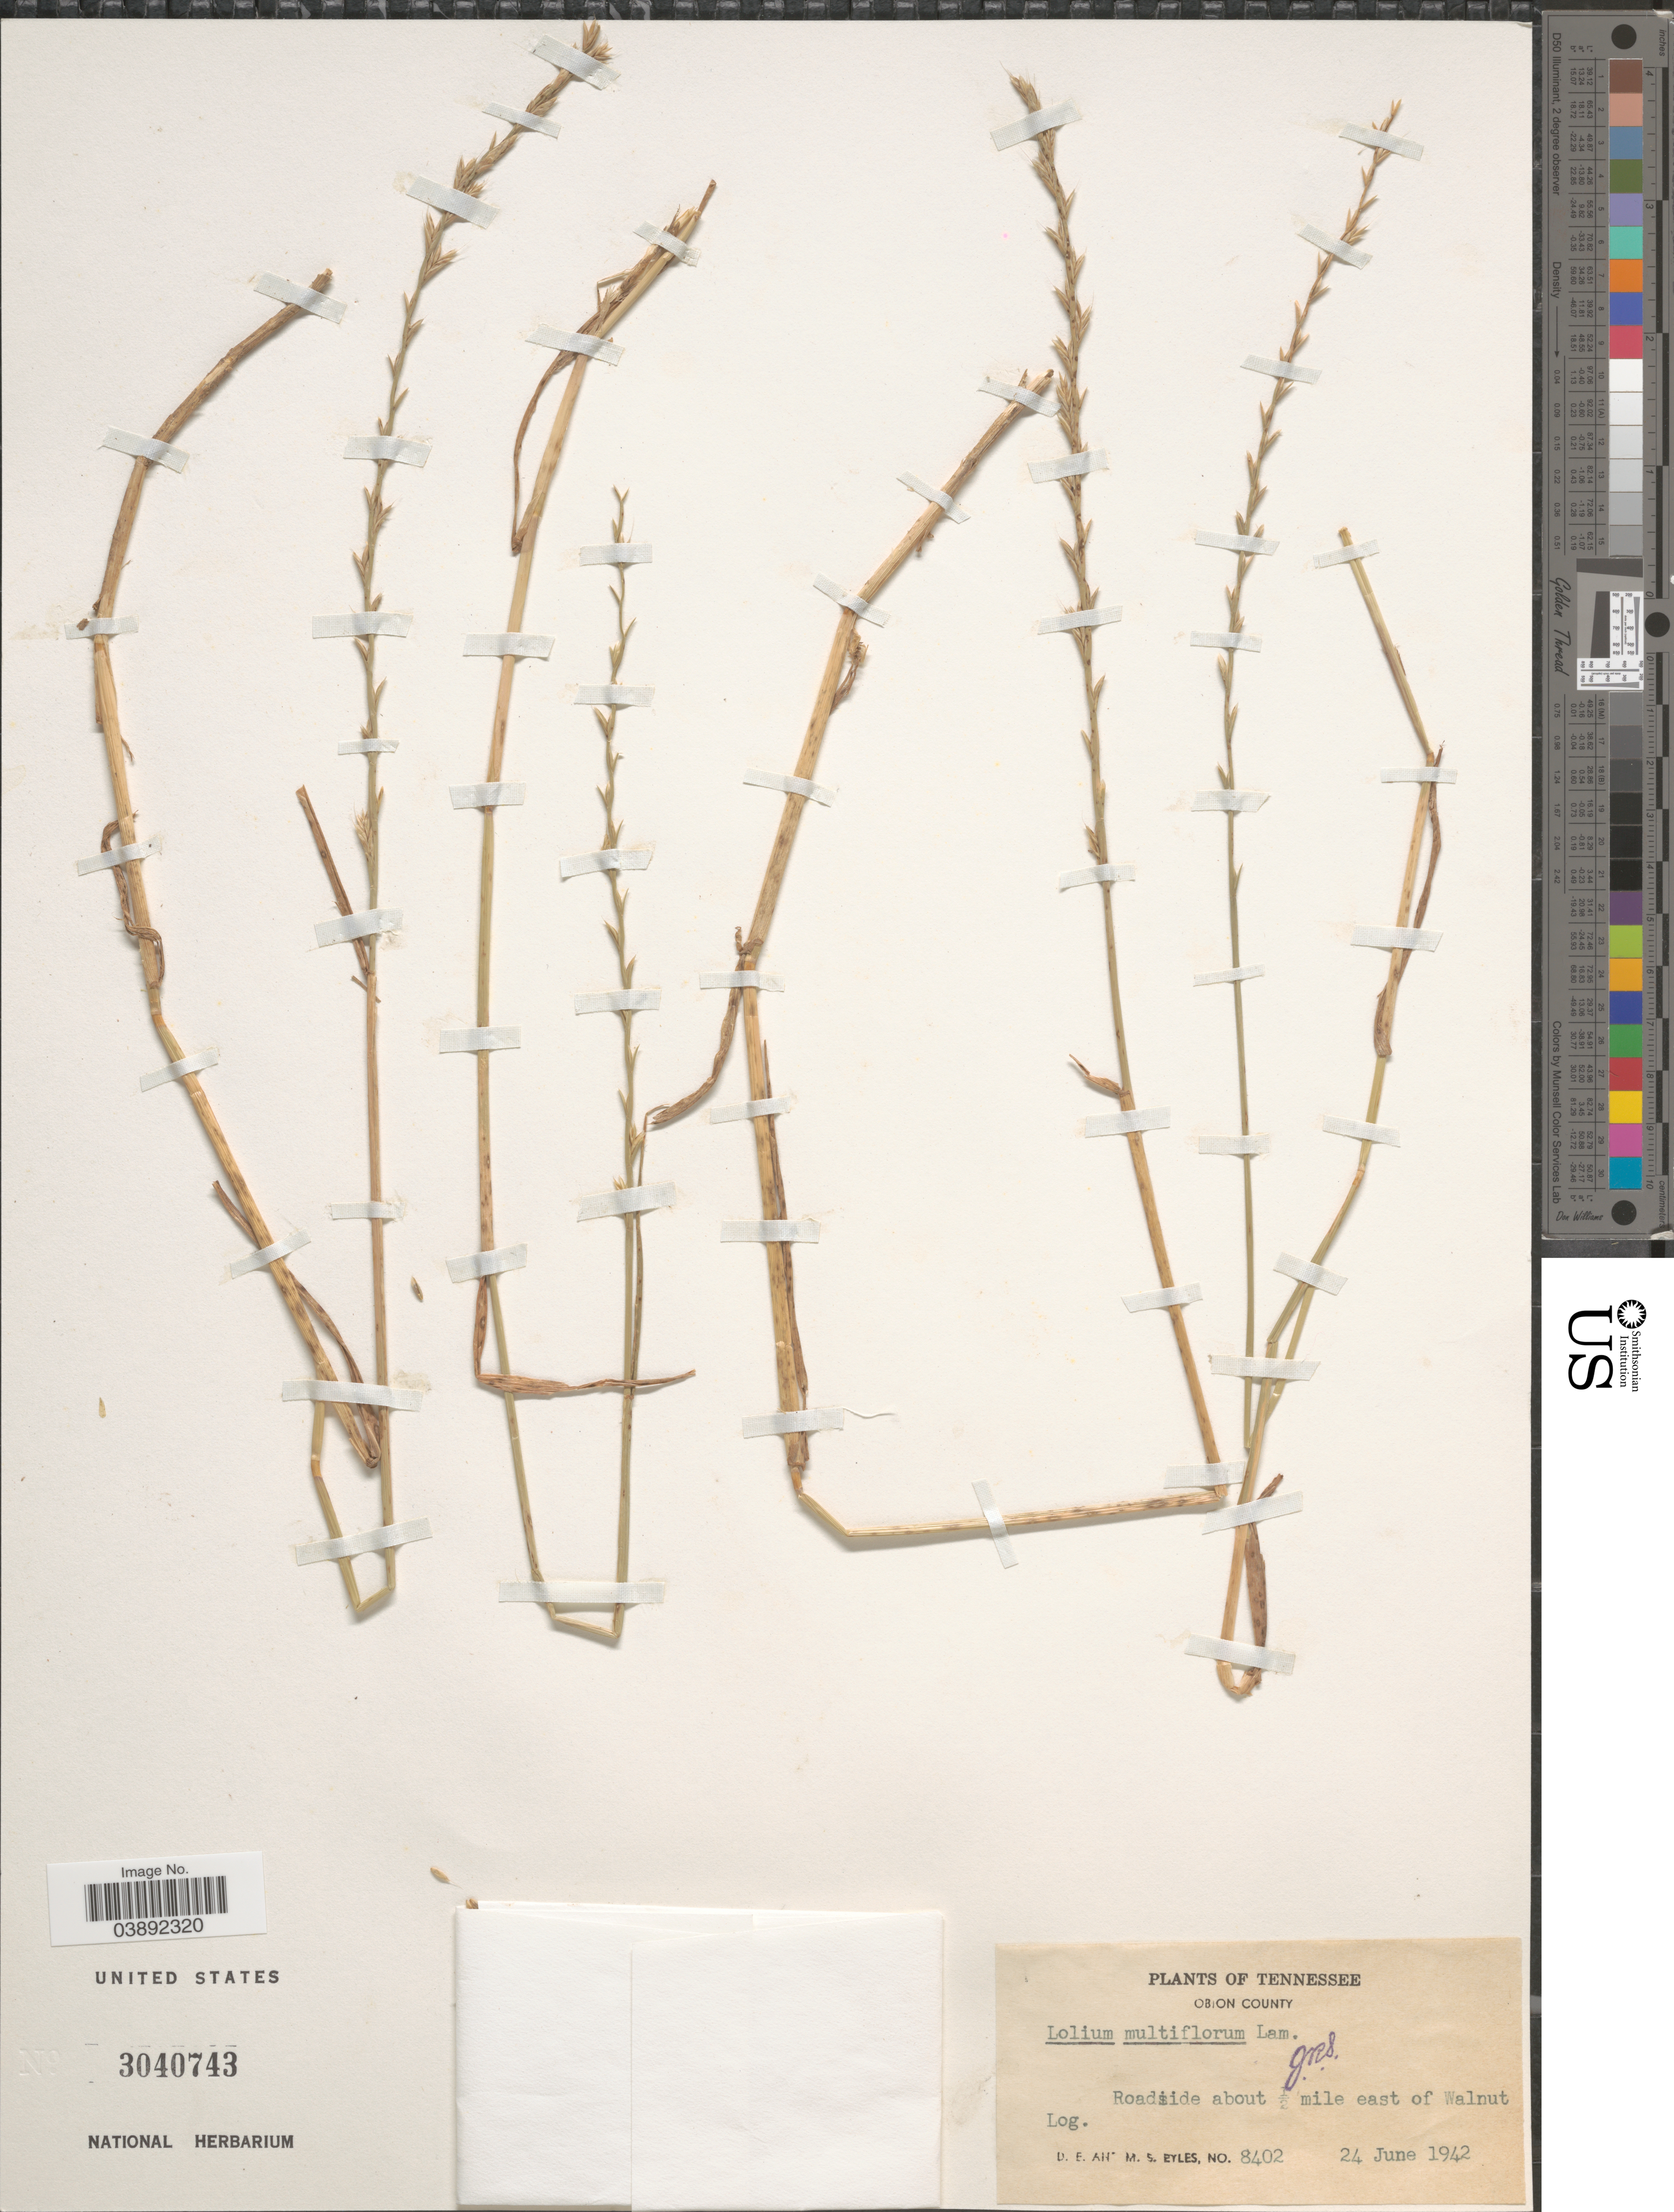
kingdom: Plantae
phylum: Tracheophyta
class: Liliopsida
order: Poales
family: Poaceae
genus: Lolium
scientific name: Lolium multiflorum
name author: Lam.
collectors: D. Eyles & M. Eyles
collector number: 8402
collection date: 1942-06-24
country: United States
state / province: Tennessee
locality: Obion County. Roadside about ½ mile east of Walnut Log.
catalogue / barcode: US 3040743